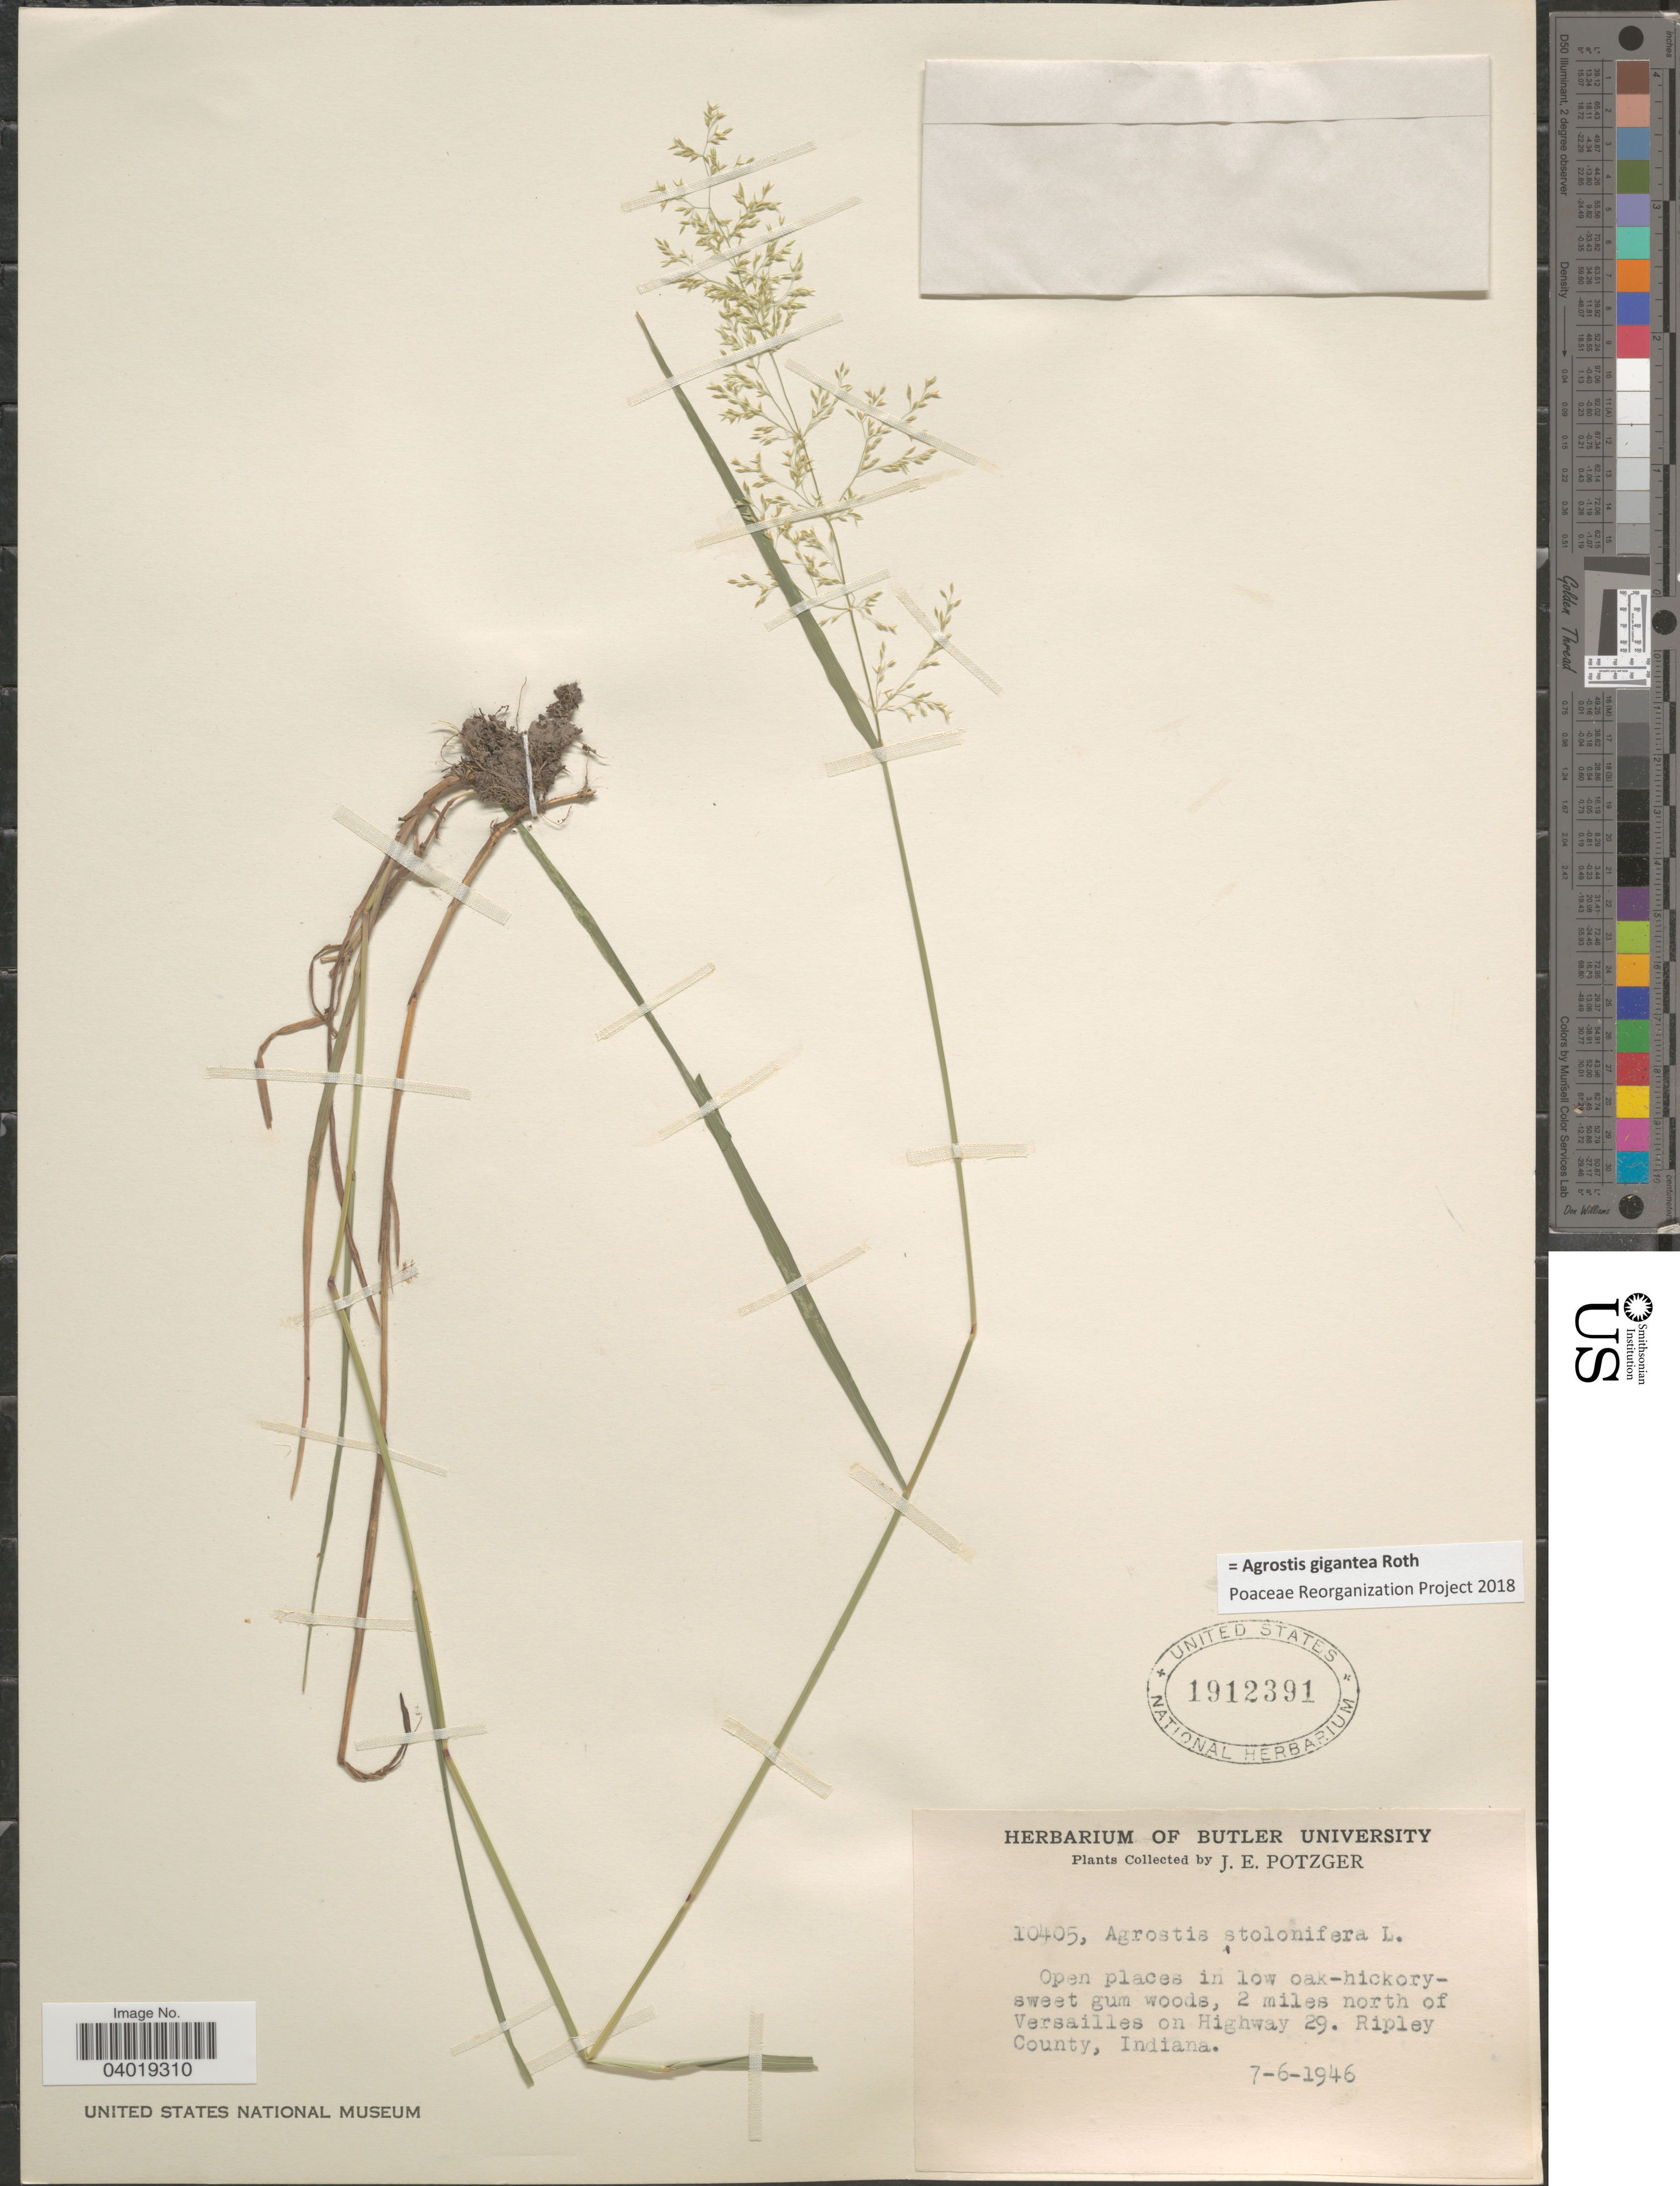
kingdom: Plantae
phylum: Tracheophyta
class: Liliopsida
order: Poales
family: Poaceae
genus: Agrostis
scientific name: Agrostis gigantea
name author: Roth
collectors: J. Potzger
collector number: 10405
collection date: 1946-07-06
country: United States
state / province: Indiana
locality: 2 miles north of Versailles on Highway 29. Ripley County.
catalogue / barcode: US 1912391